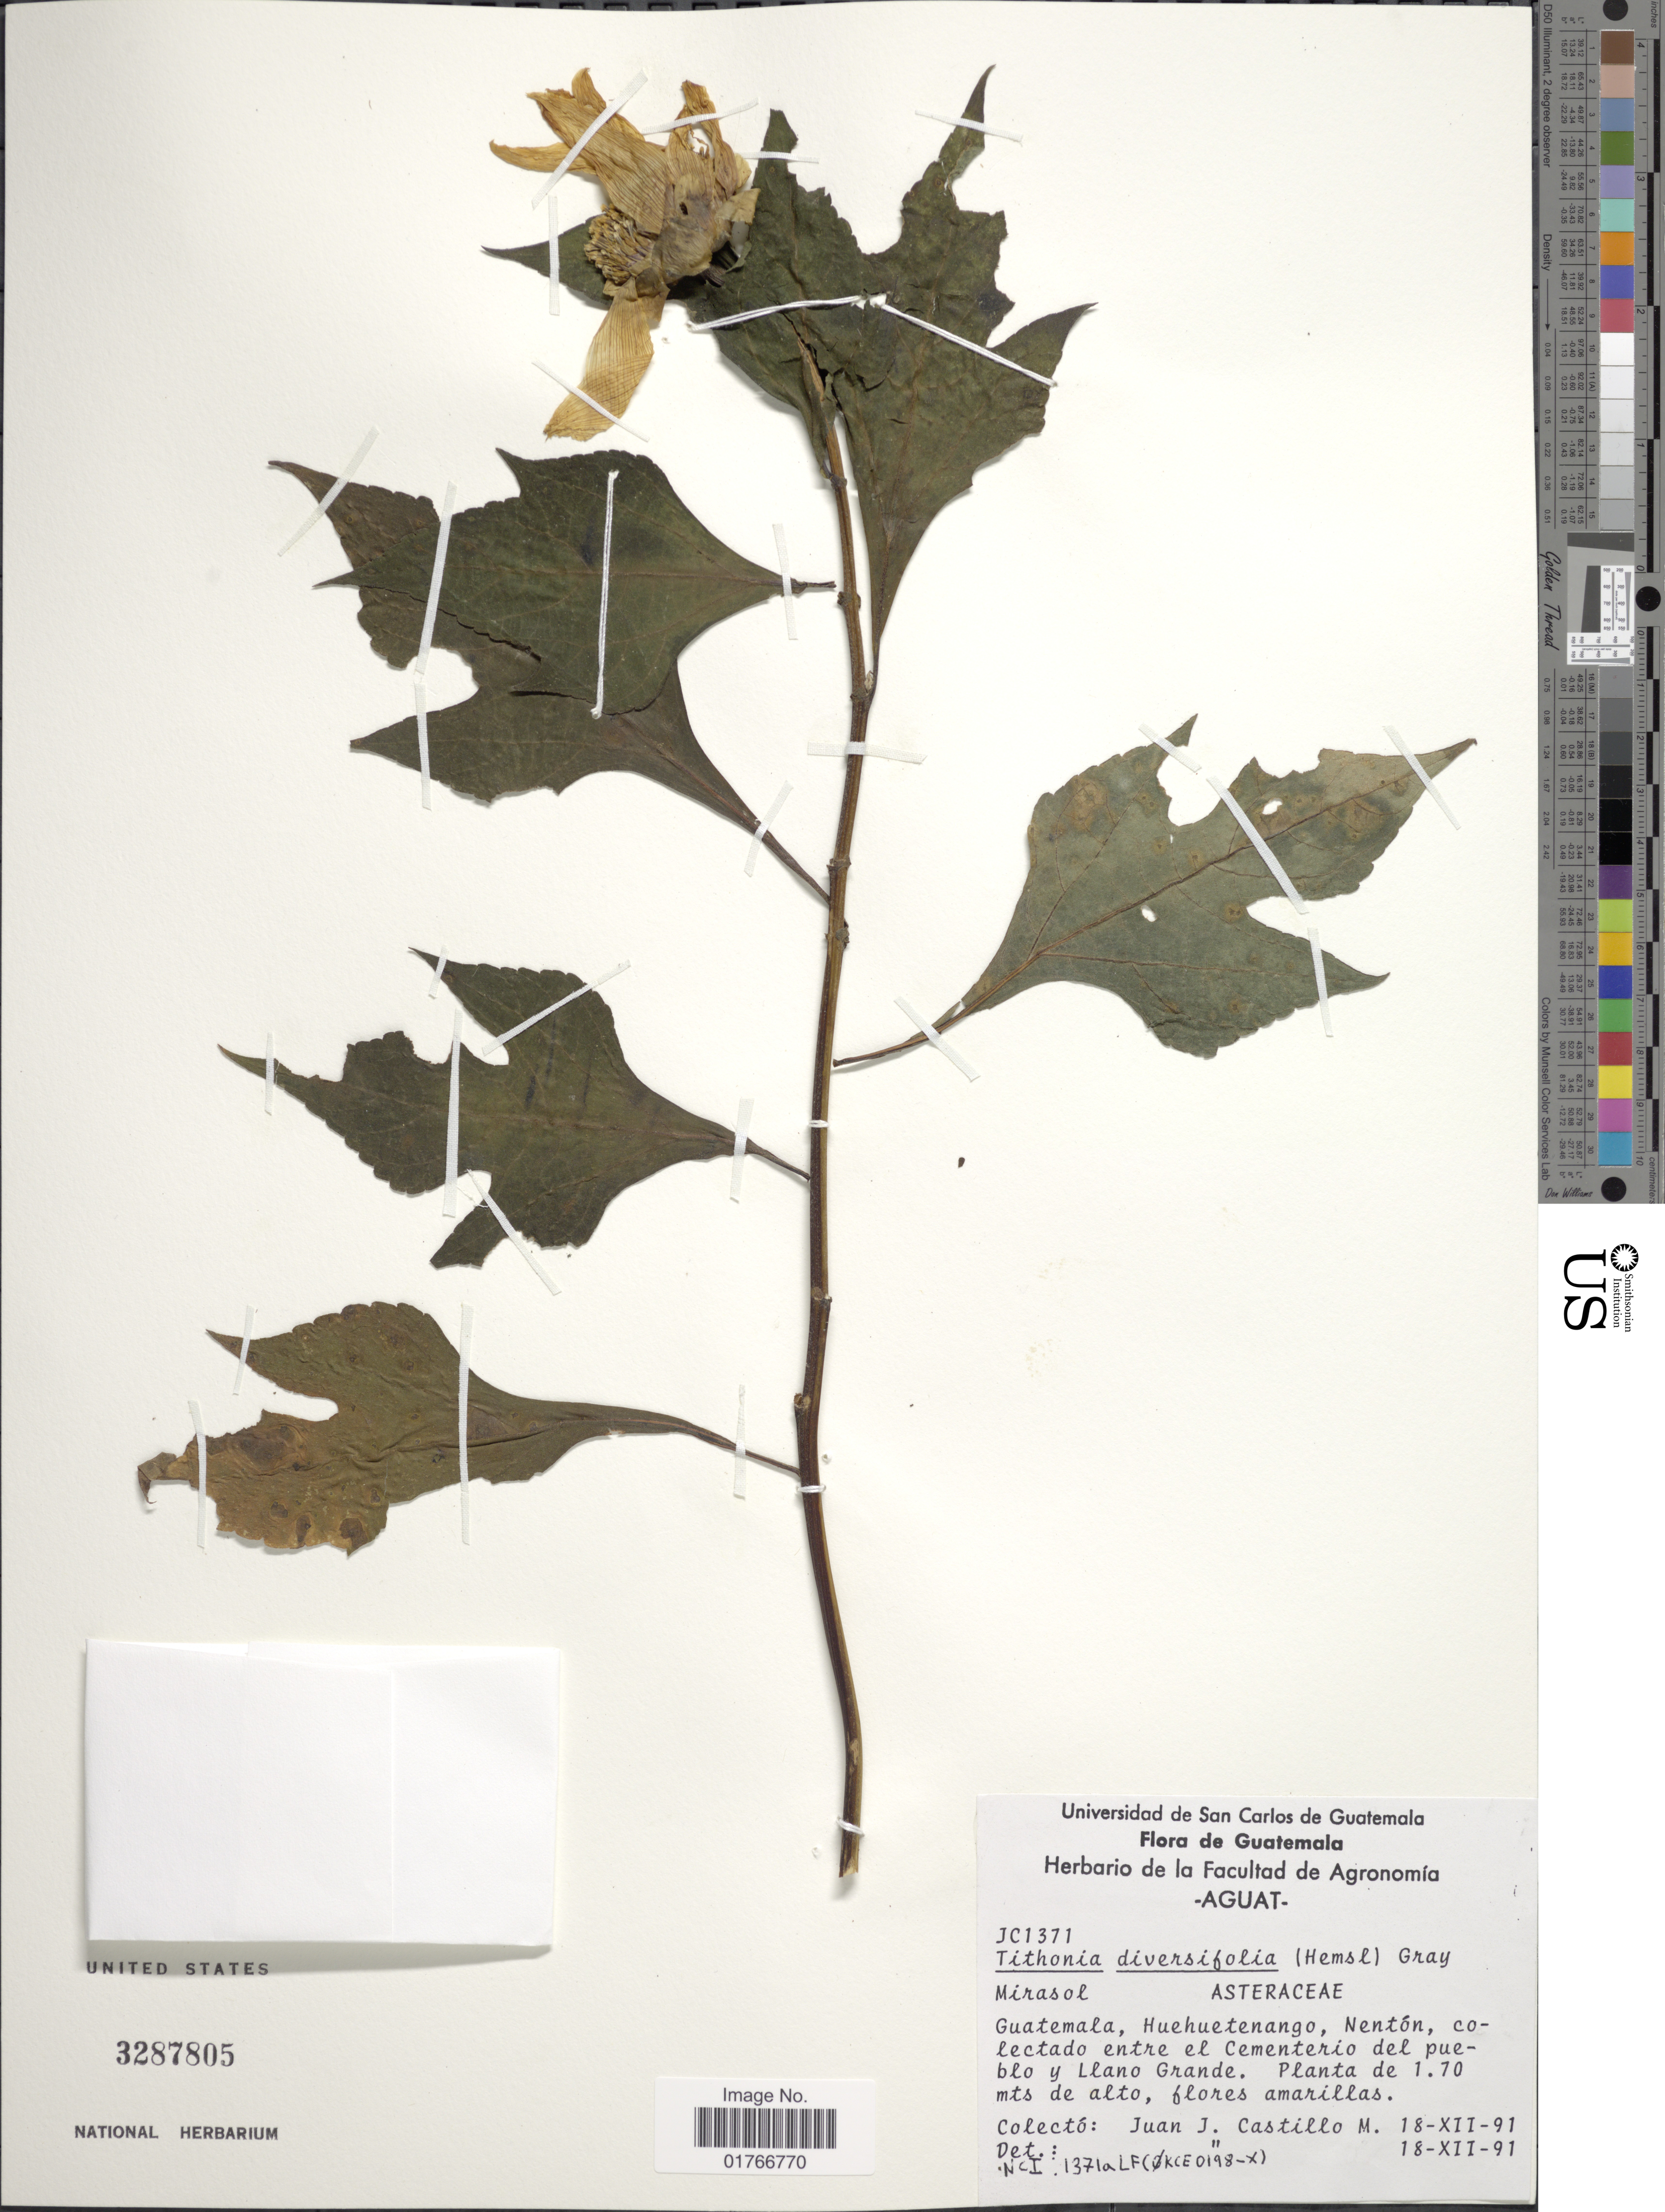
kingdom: Plantae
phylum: Tracheophyta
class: Magnoliopsida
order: Asterales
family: Asteraceae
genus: Tithonia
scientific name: Tithonia diversifolia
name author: (Hemsl.) A. Gray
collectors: J. Castillo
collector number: JC1371*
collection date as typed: Transcribed d/m/y: 18/12/91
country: Guatemala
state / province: Huehuetenango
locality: Nentón, entre el Cementerio del pueblo y Llano Grande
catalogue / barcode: US 3287805